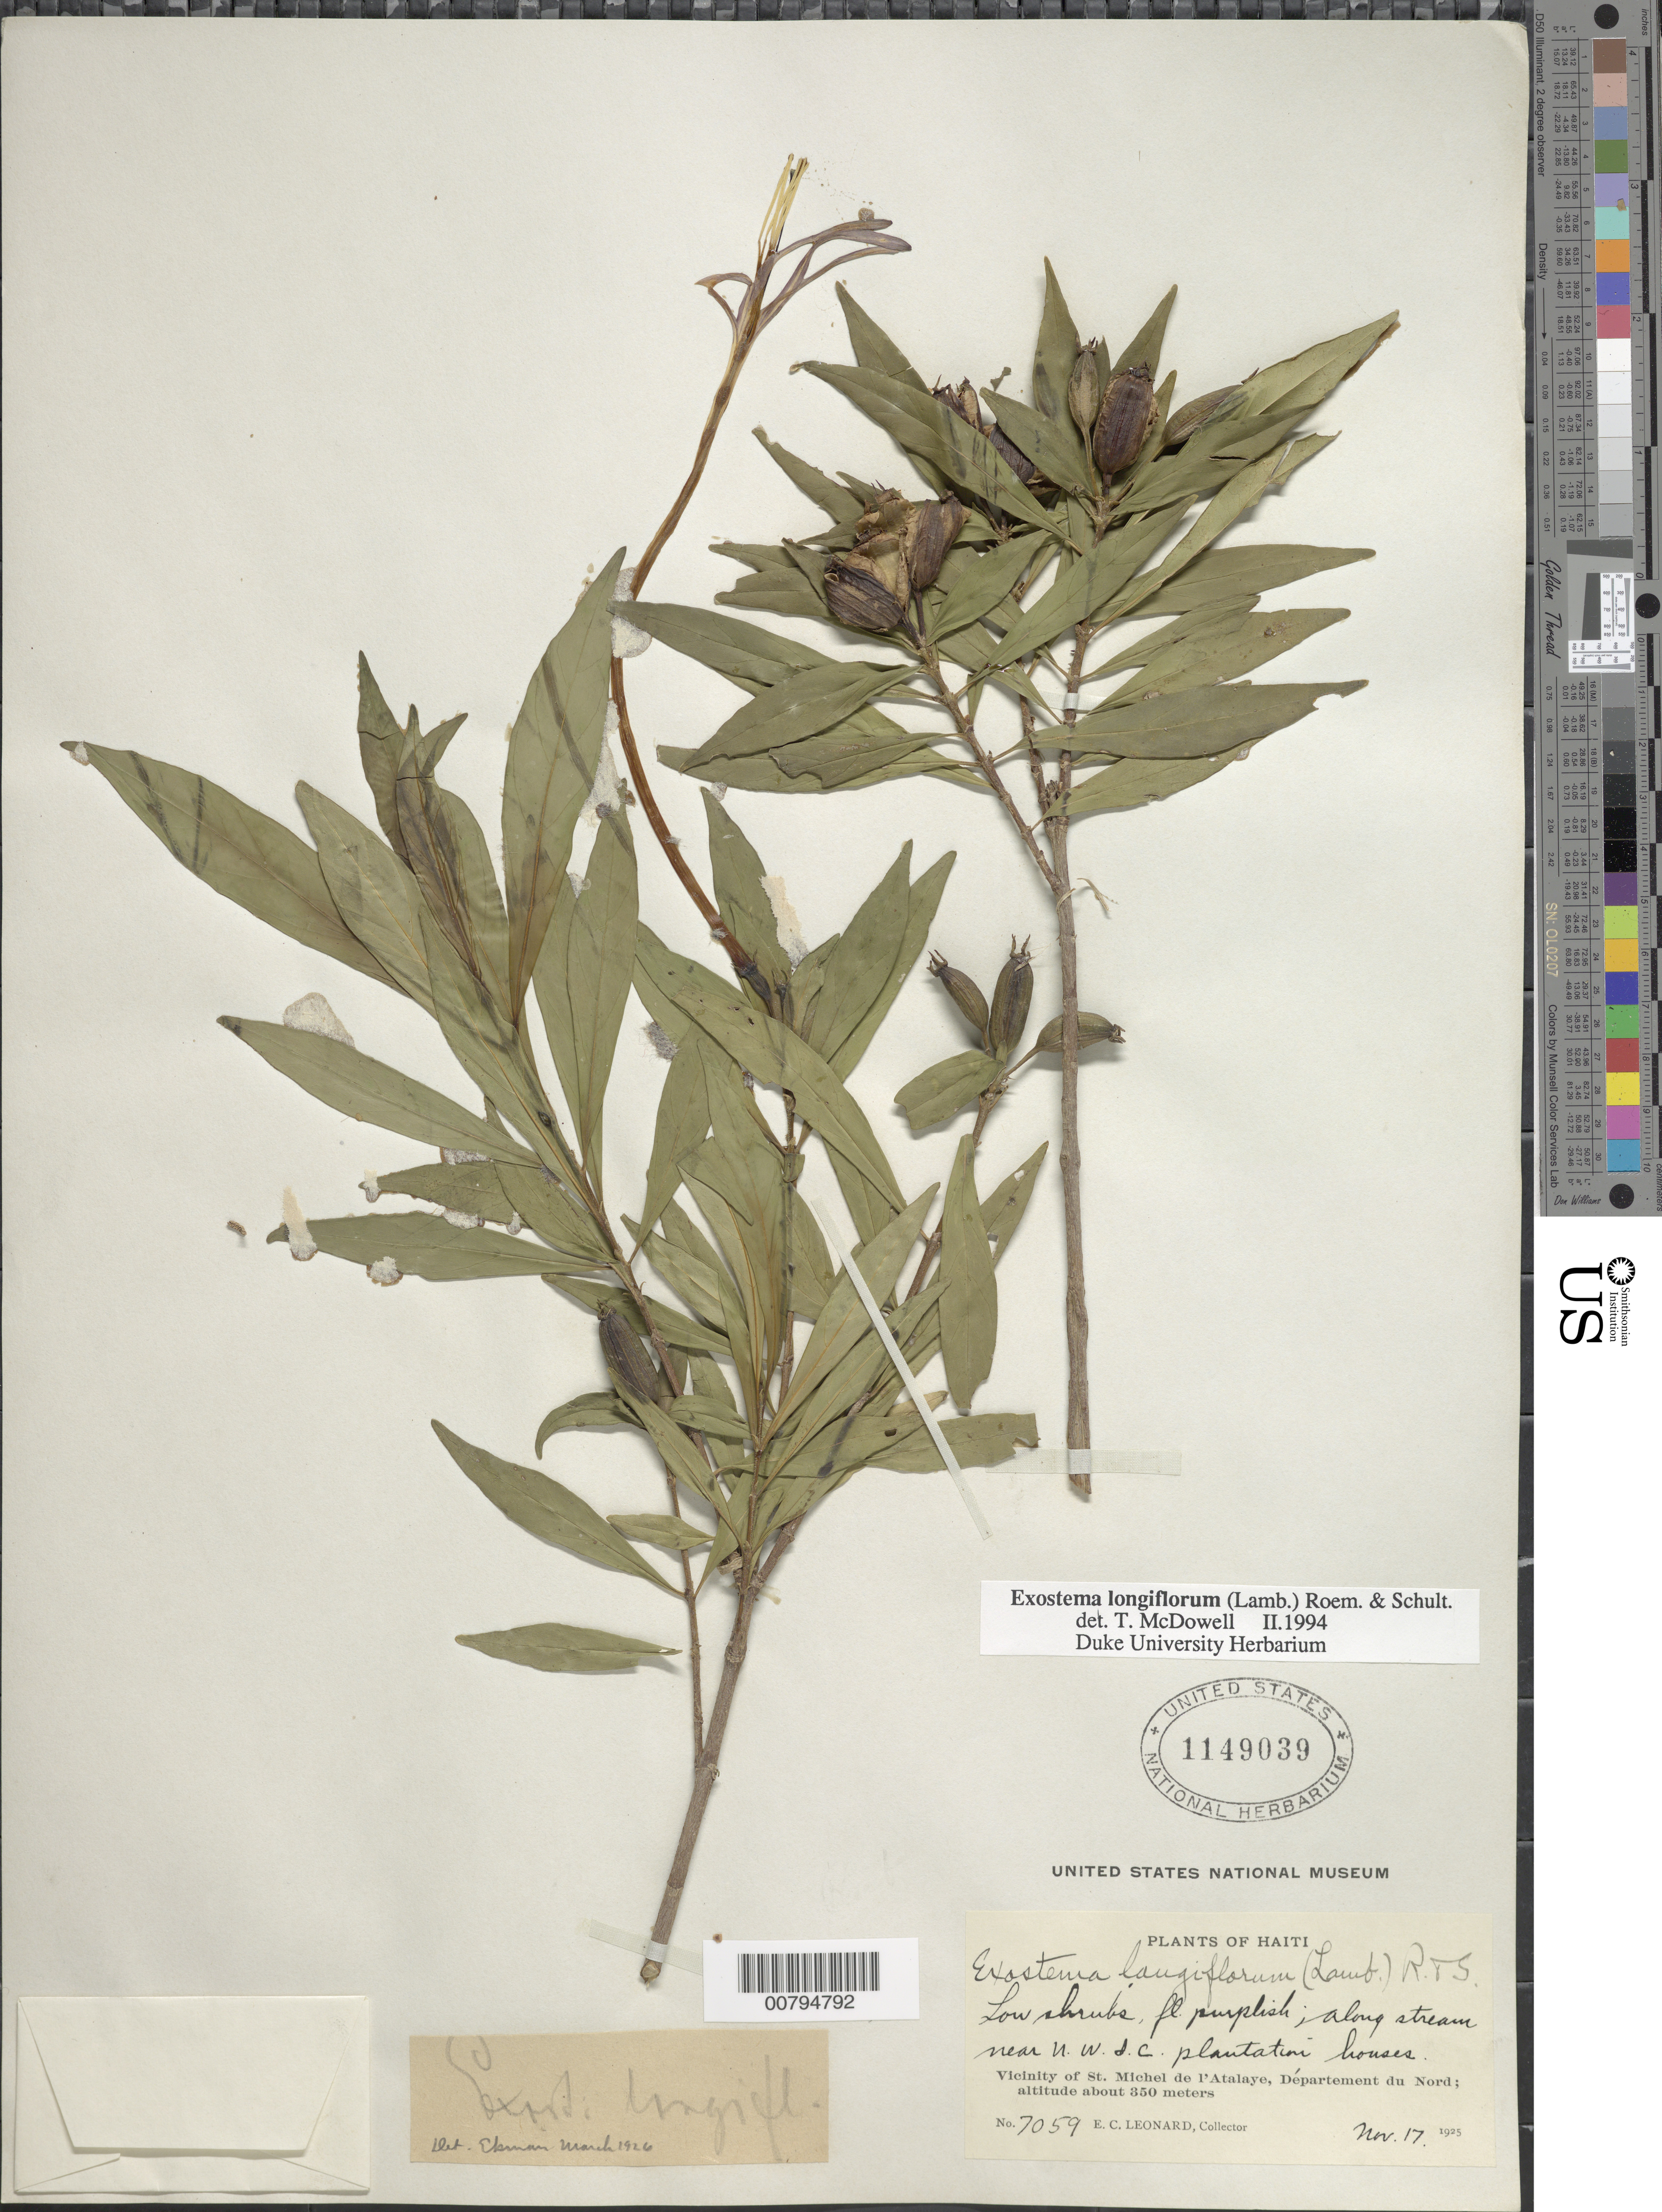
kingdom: Plantae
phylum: Tracheophyta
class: Magnoliopsida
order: Gentianales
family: Rubiaceae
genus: Exostema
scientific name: Exostema longiflorum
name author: (Lamb.) Roem. & Schult.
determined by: Ekman, E. L.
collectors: E. C. Leonard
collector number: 7059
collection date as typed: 17 Nov 1925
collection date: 1925-11-17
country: Haiti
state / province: Nord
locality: Near N.W.I.C. plantation houses. Vicinity of St. Michel de l'Atalaye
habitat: Along stream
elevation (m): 350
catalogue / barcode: US 1149039